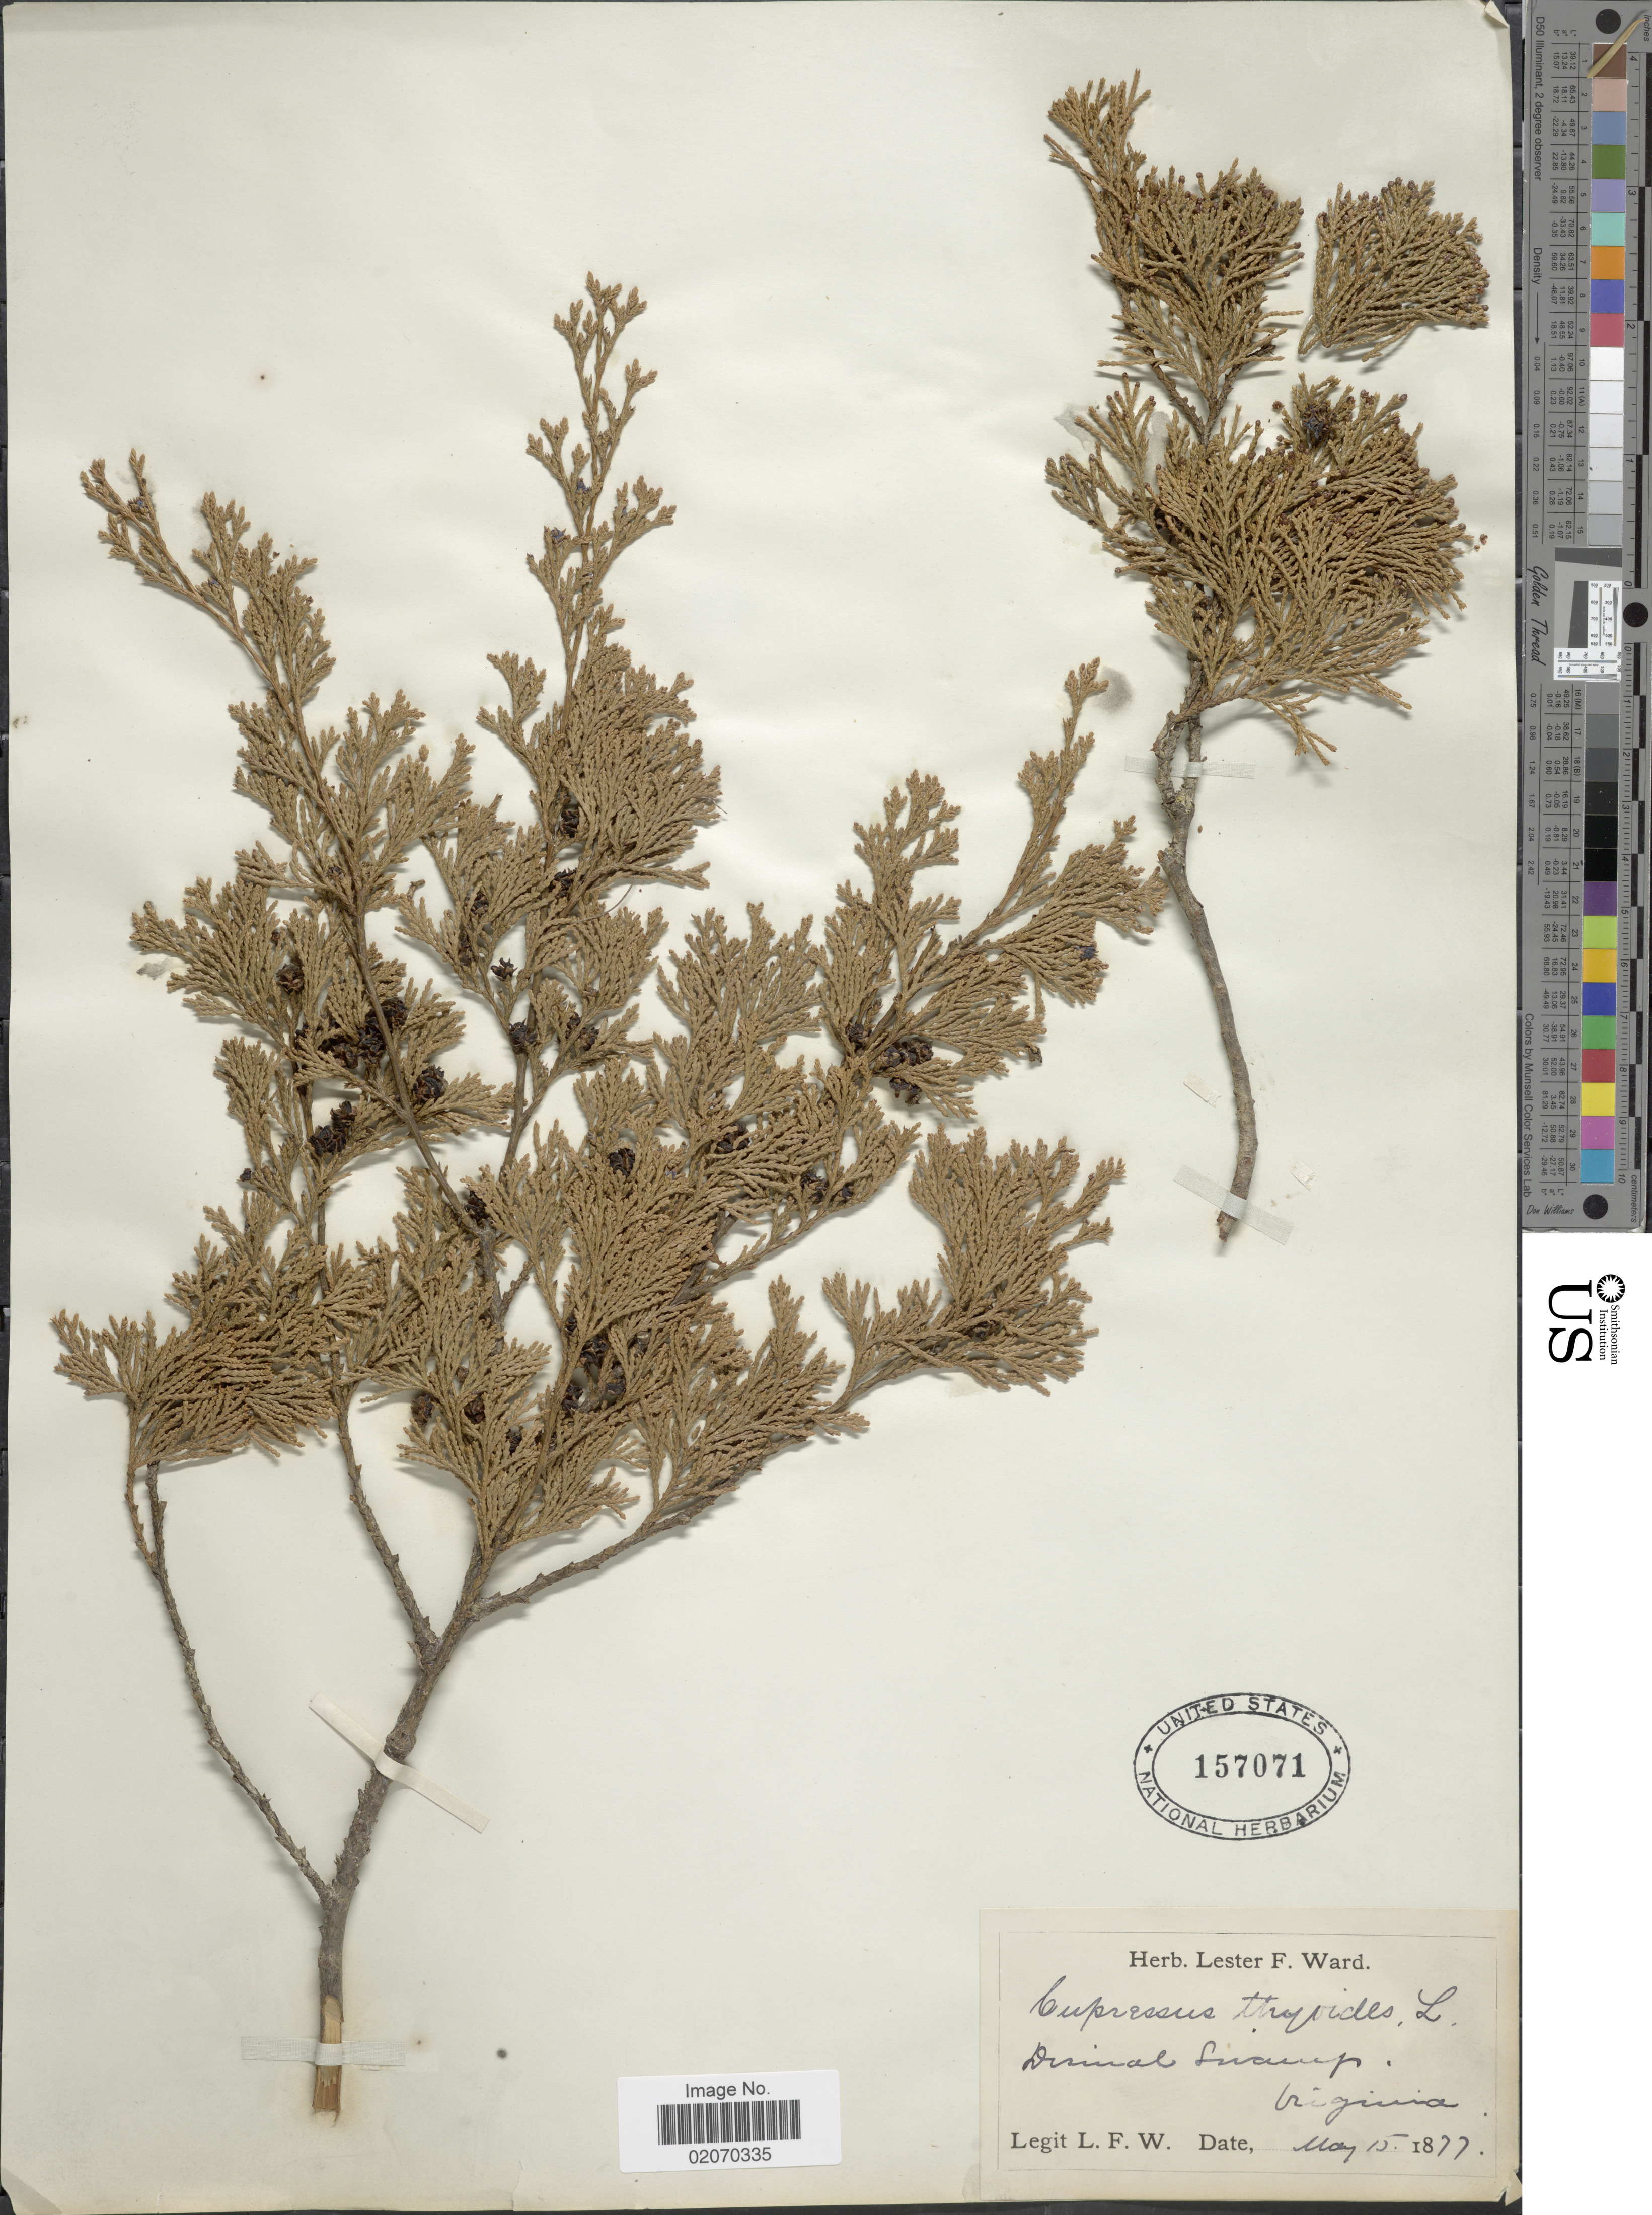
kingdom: Plantae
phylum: Tracheophyta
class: Pinopsida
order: Pinales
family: Cupressaceae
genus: Chamaecyparis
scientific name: Chamaecyparis thyoides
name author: (L.) Britton, Stearns & Poggenb.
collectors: L. F. Ward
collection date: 1877-05-15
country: United States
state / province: Virginia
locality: Dismal Swamp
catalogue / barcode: US 157071